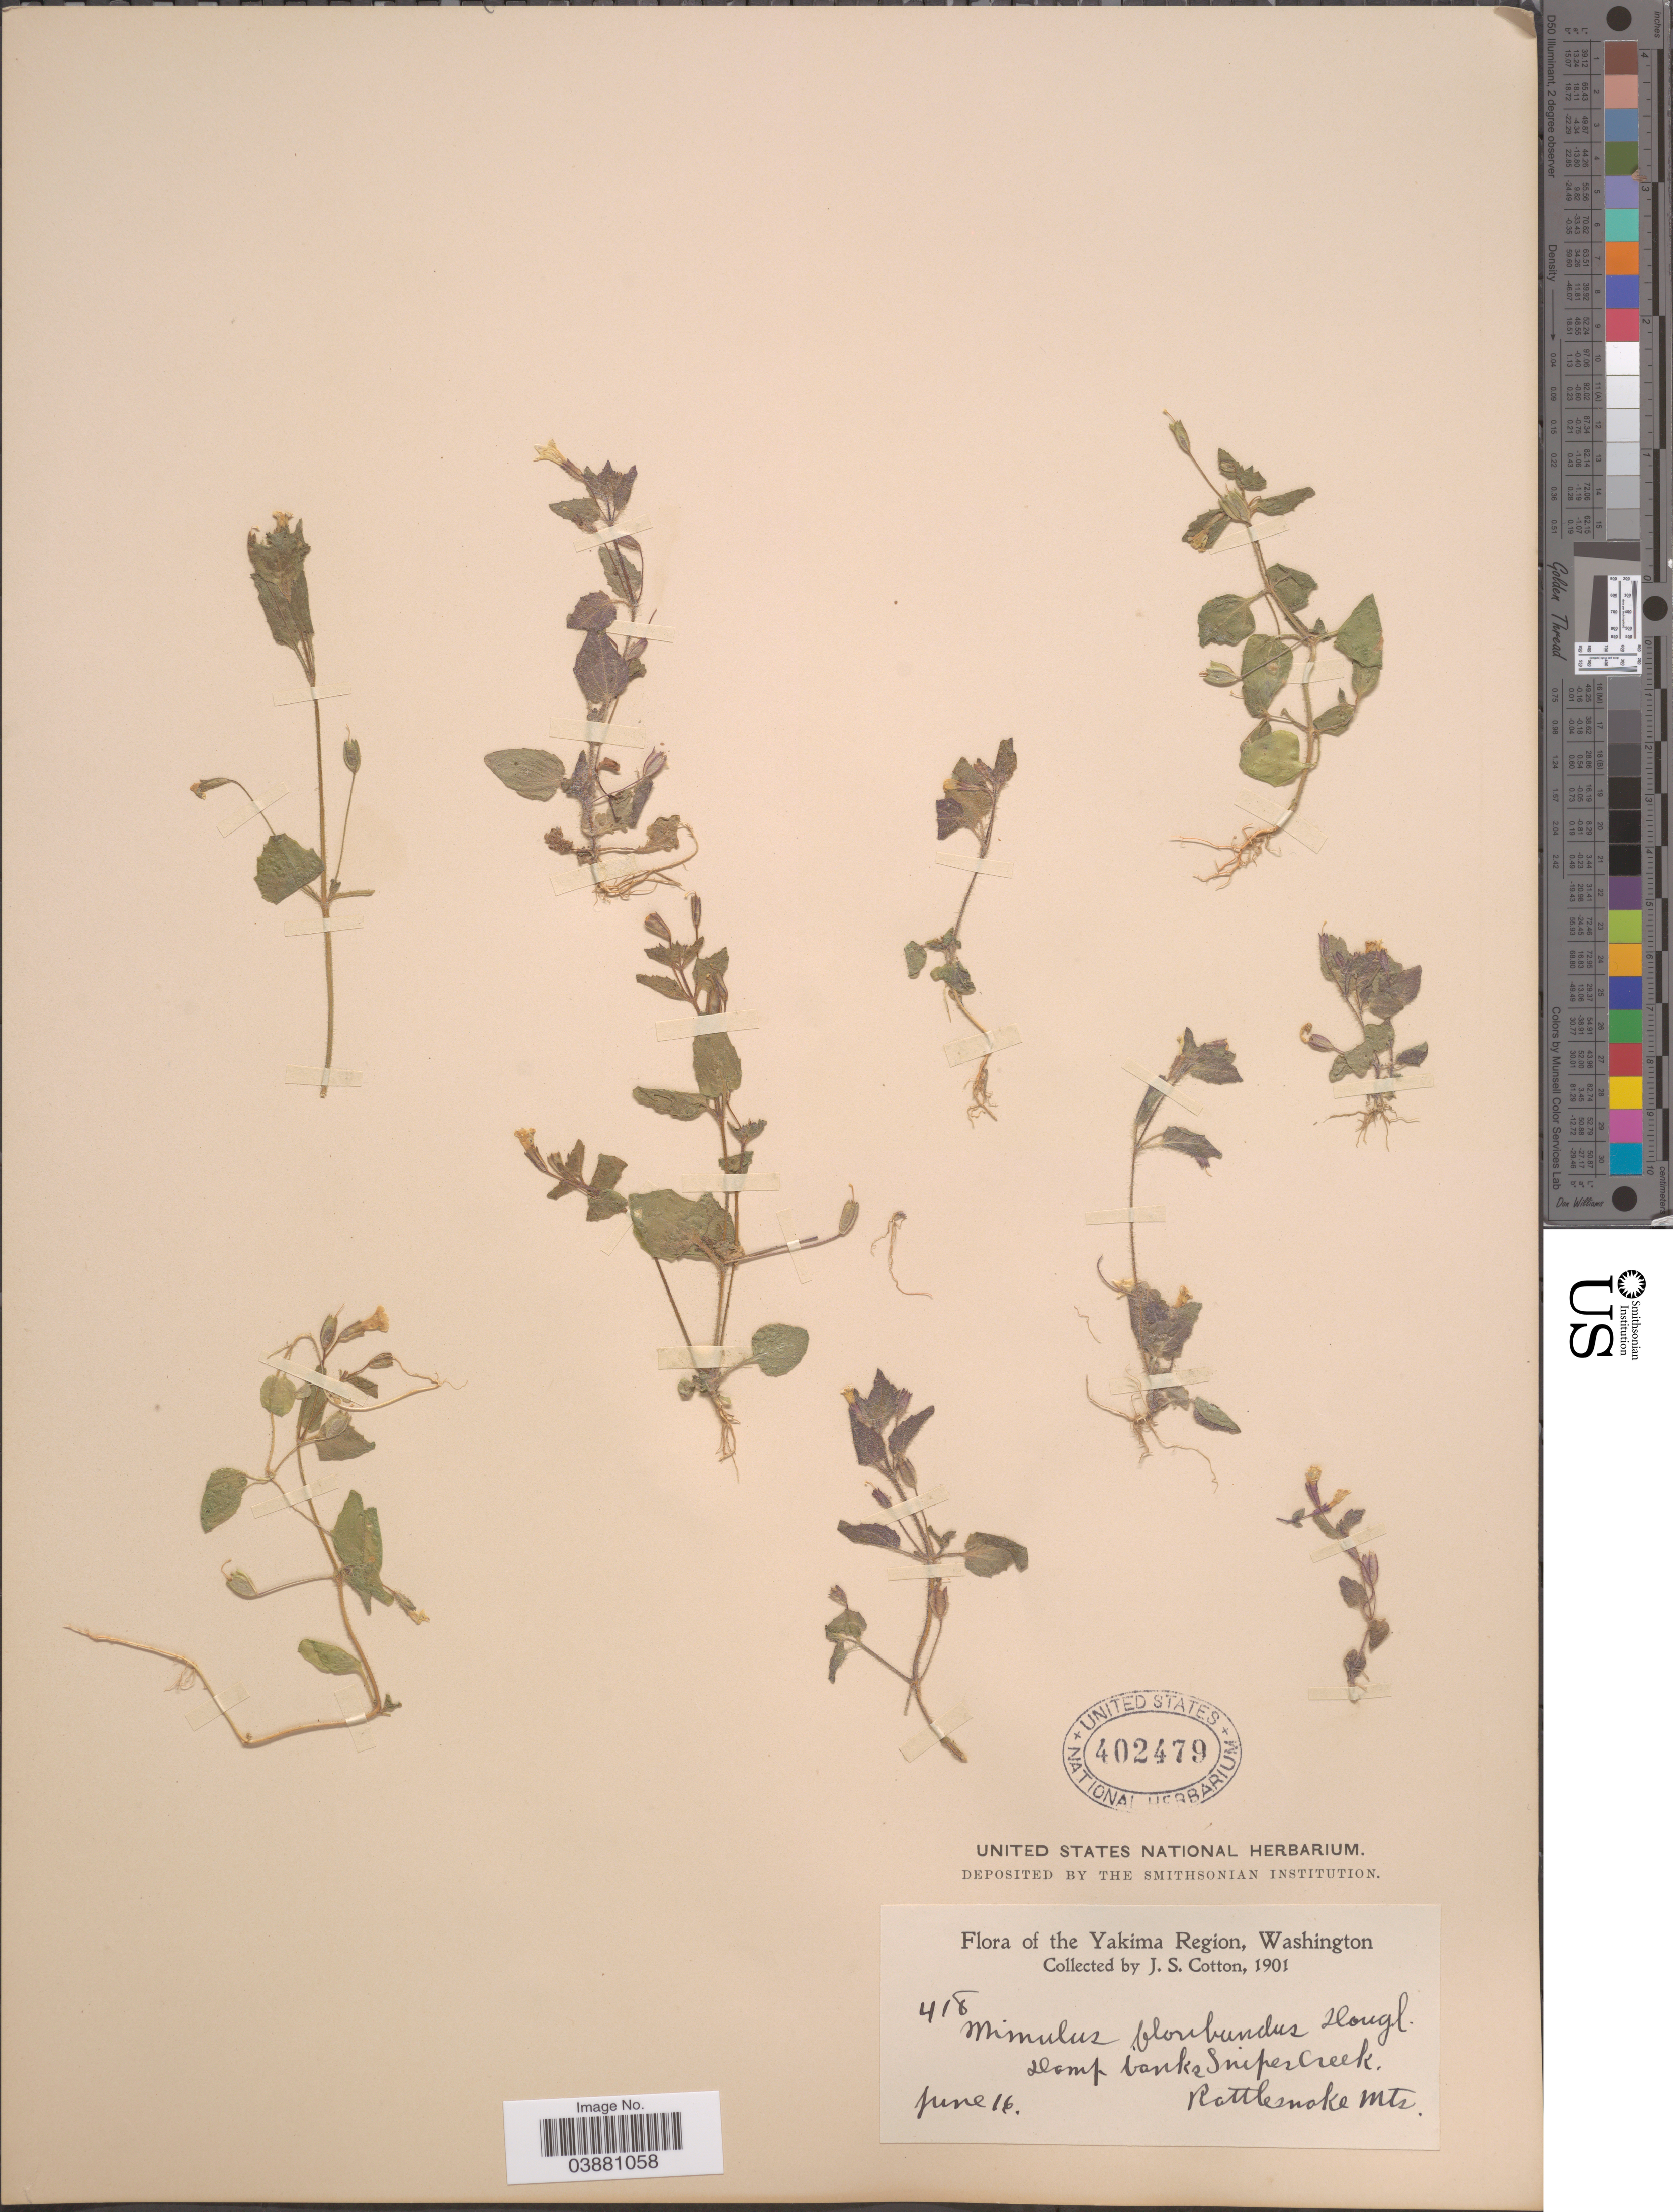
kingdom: Plantae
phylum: Tracheophyta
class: Magnoliopsida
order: Lamiales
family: Phrymaceae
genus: Mimulus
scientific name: Mimulus floribundus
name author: Douglas ex Lindl.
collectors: J. S. Cotton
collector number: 418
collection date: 1901-06-16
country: United States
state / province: Washington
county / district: Yakima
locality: The Yakima Region. Sniper Creek. Rattlesnake Mts.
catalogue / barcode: US 402479